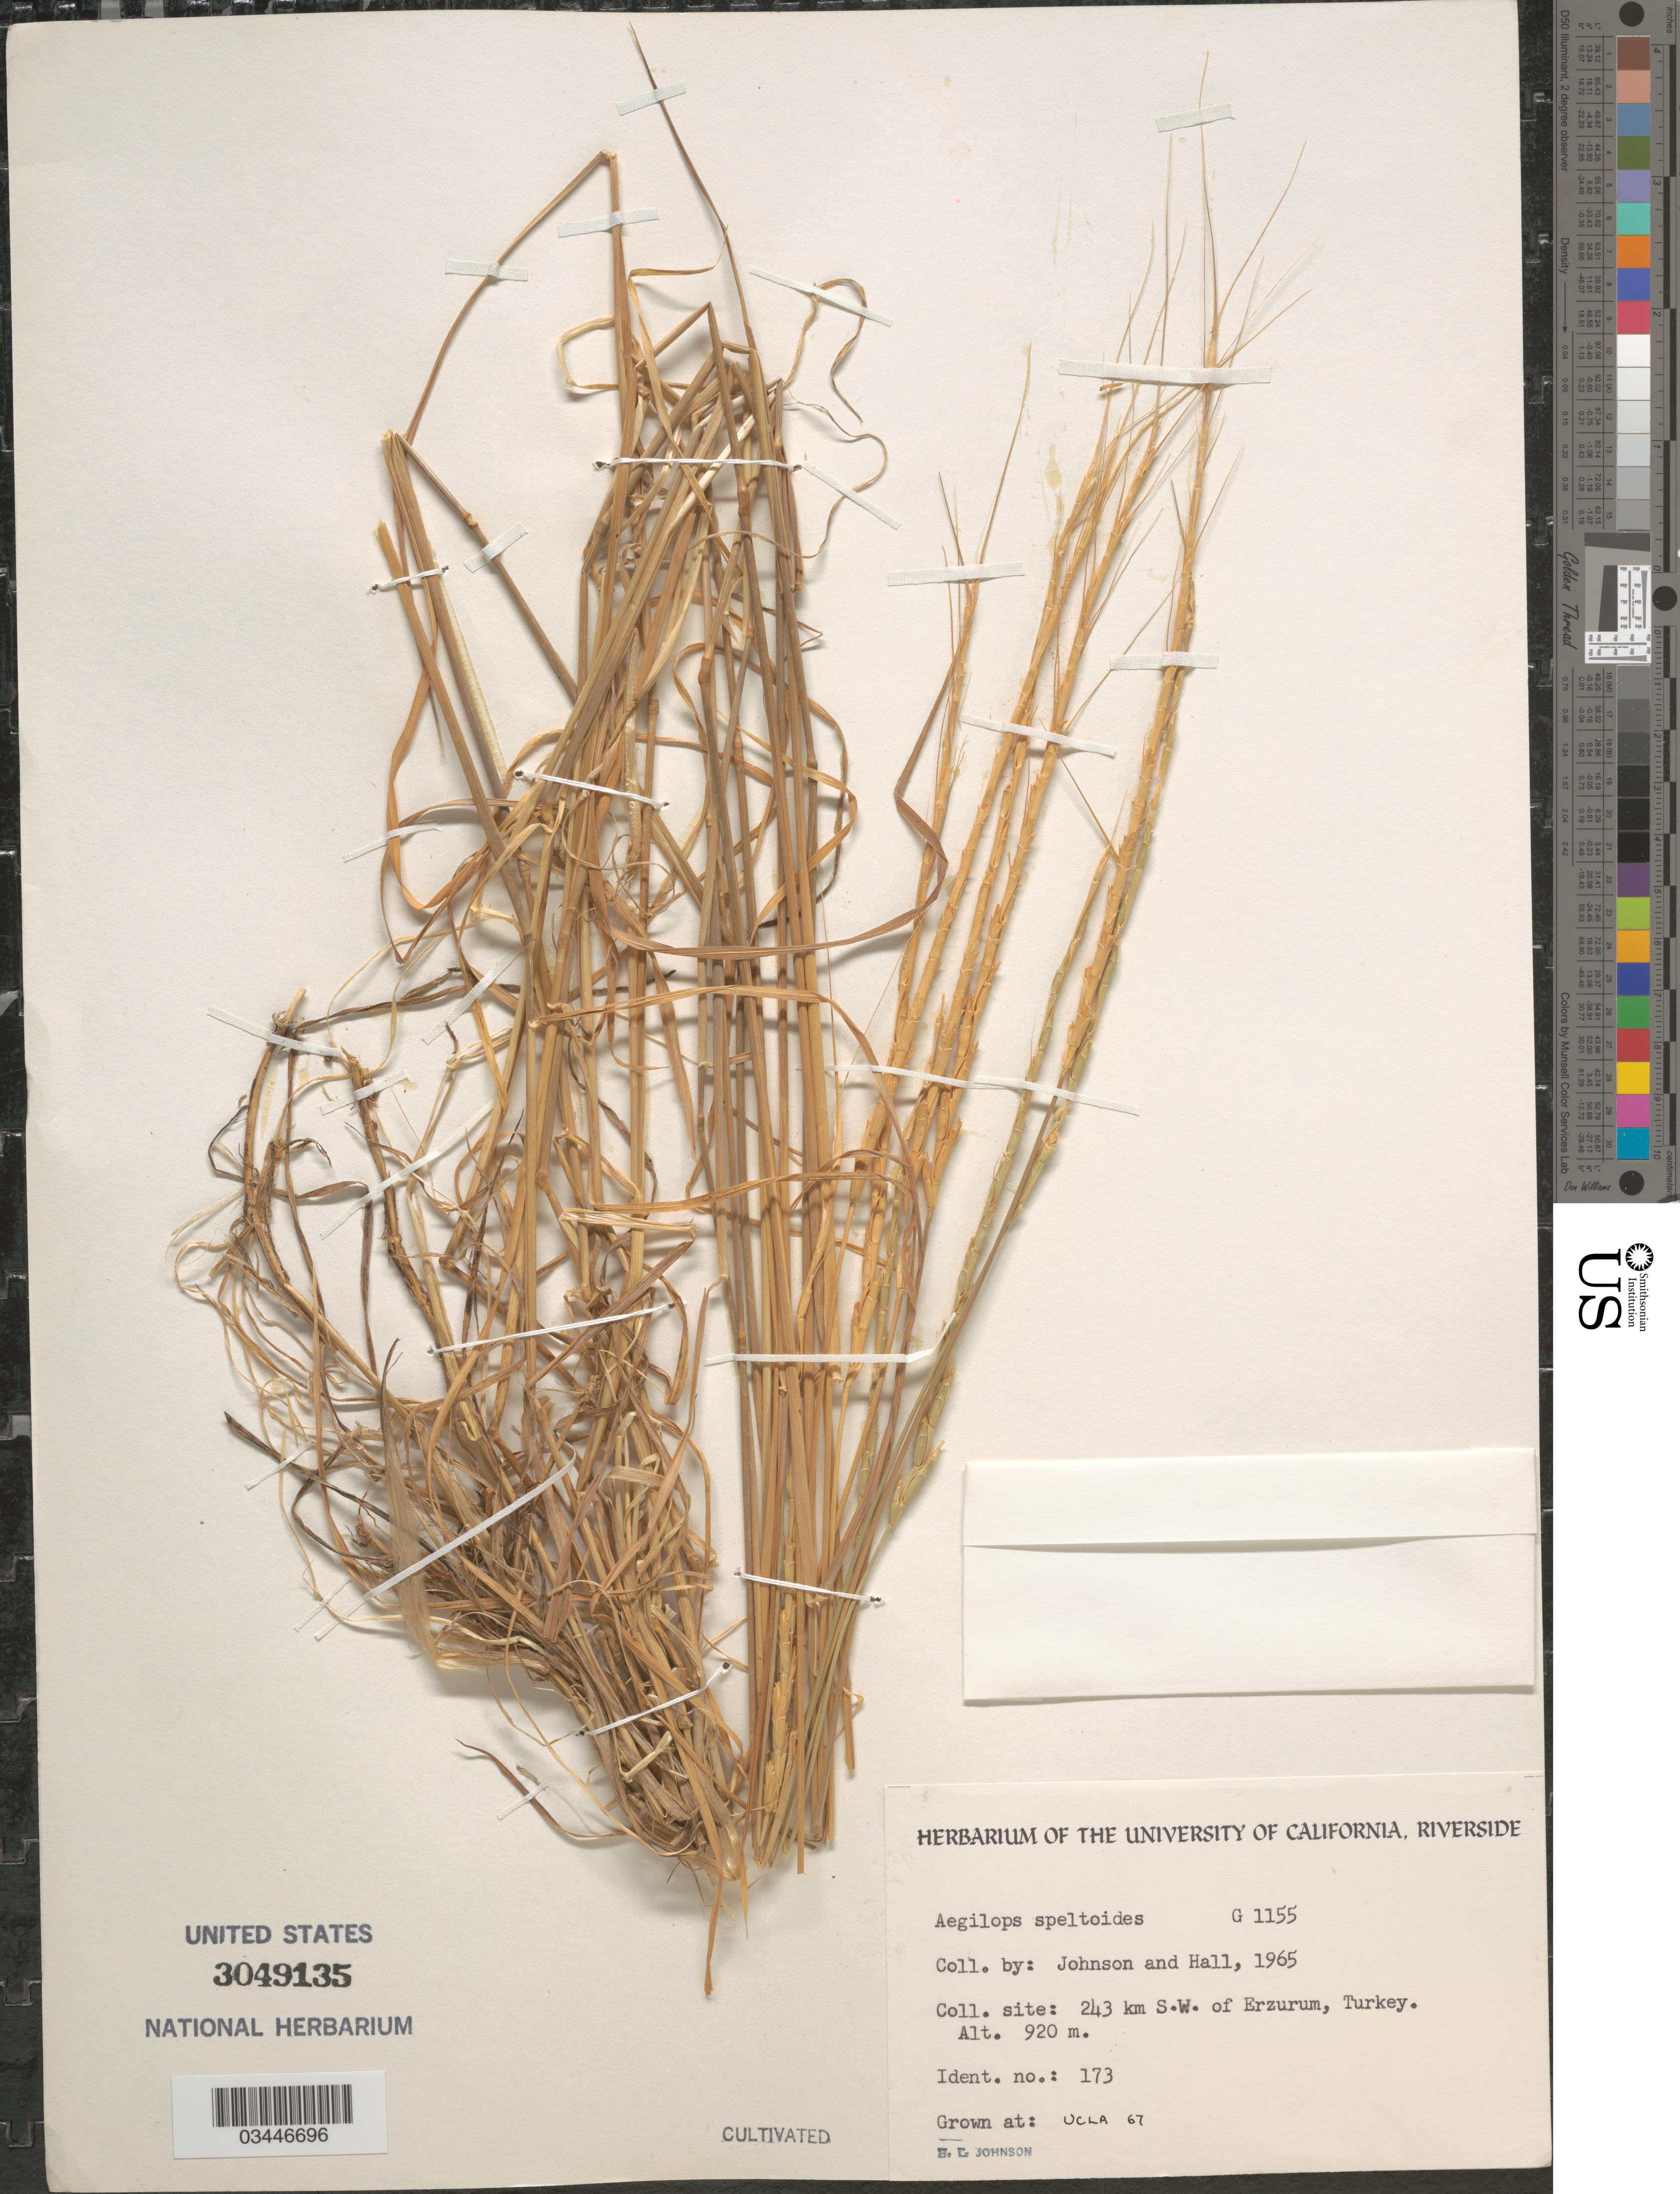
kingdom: Plantae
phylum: Tracheophyta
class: Liliopsida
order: Poales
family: Poaceae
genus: Aegilops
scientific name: Aegilops speltoides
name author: Tausch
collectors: B. Johnson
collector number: G1155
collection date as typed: Transcribed d/m/y: //67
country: United States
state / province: California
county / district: Los Angeles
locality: UCLA.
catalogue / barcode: US 3049135